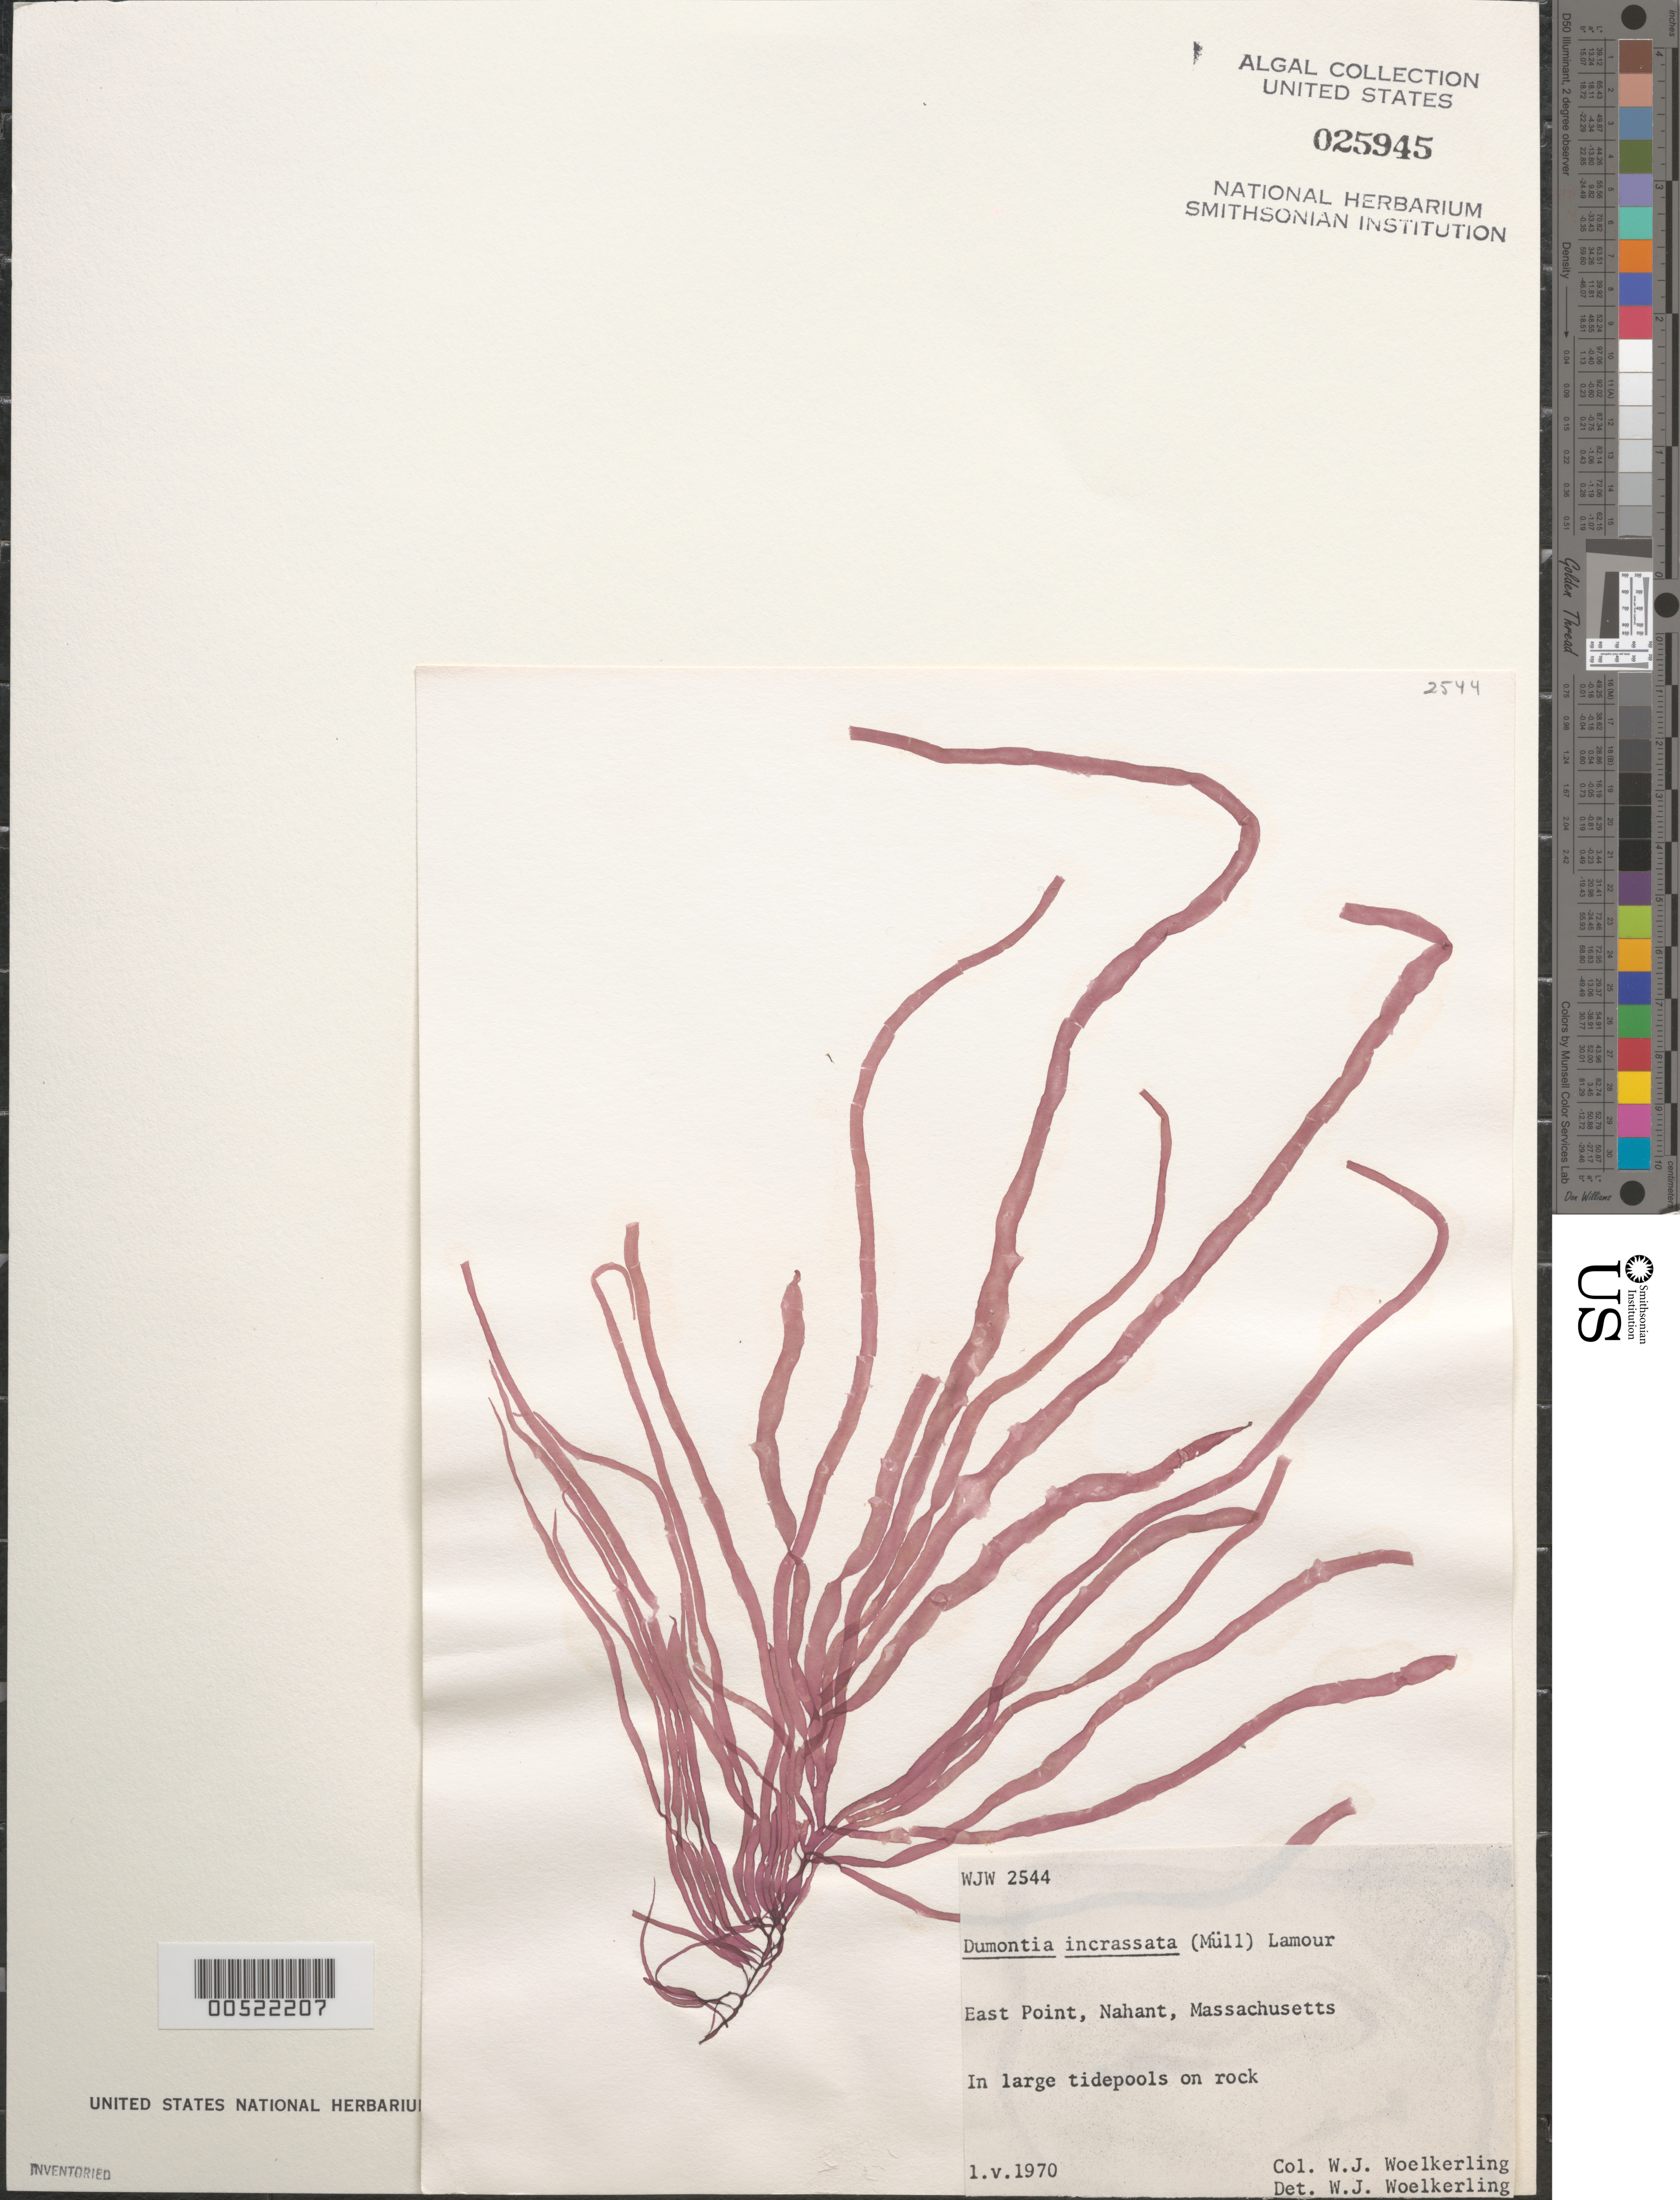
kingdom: Plantae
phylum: Rhodophyta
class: Florideophyceae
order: Gigartinales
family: Dumontiaceae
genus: Dumontia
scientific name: Dumontia contorta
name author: (S.G. Gmel.) Rupr.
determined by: Algae name updating Project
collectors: W. Woelkerling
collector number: WJW 2544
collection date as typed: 01 May 1970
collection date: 1970-05-01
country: United States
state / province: Massachusetts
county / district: Essex County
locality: East Point, Nahant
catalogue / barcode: US 25945